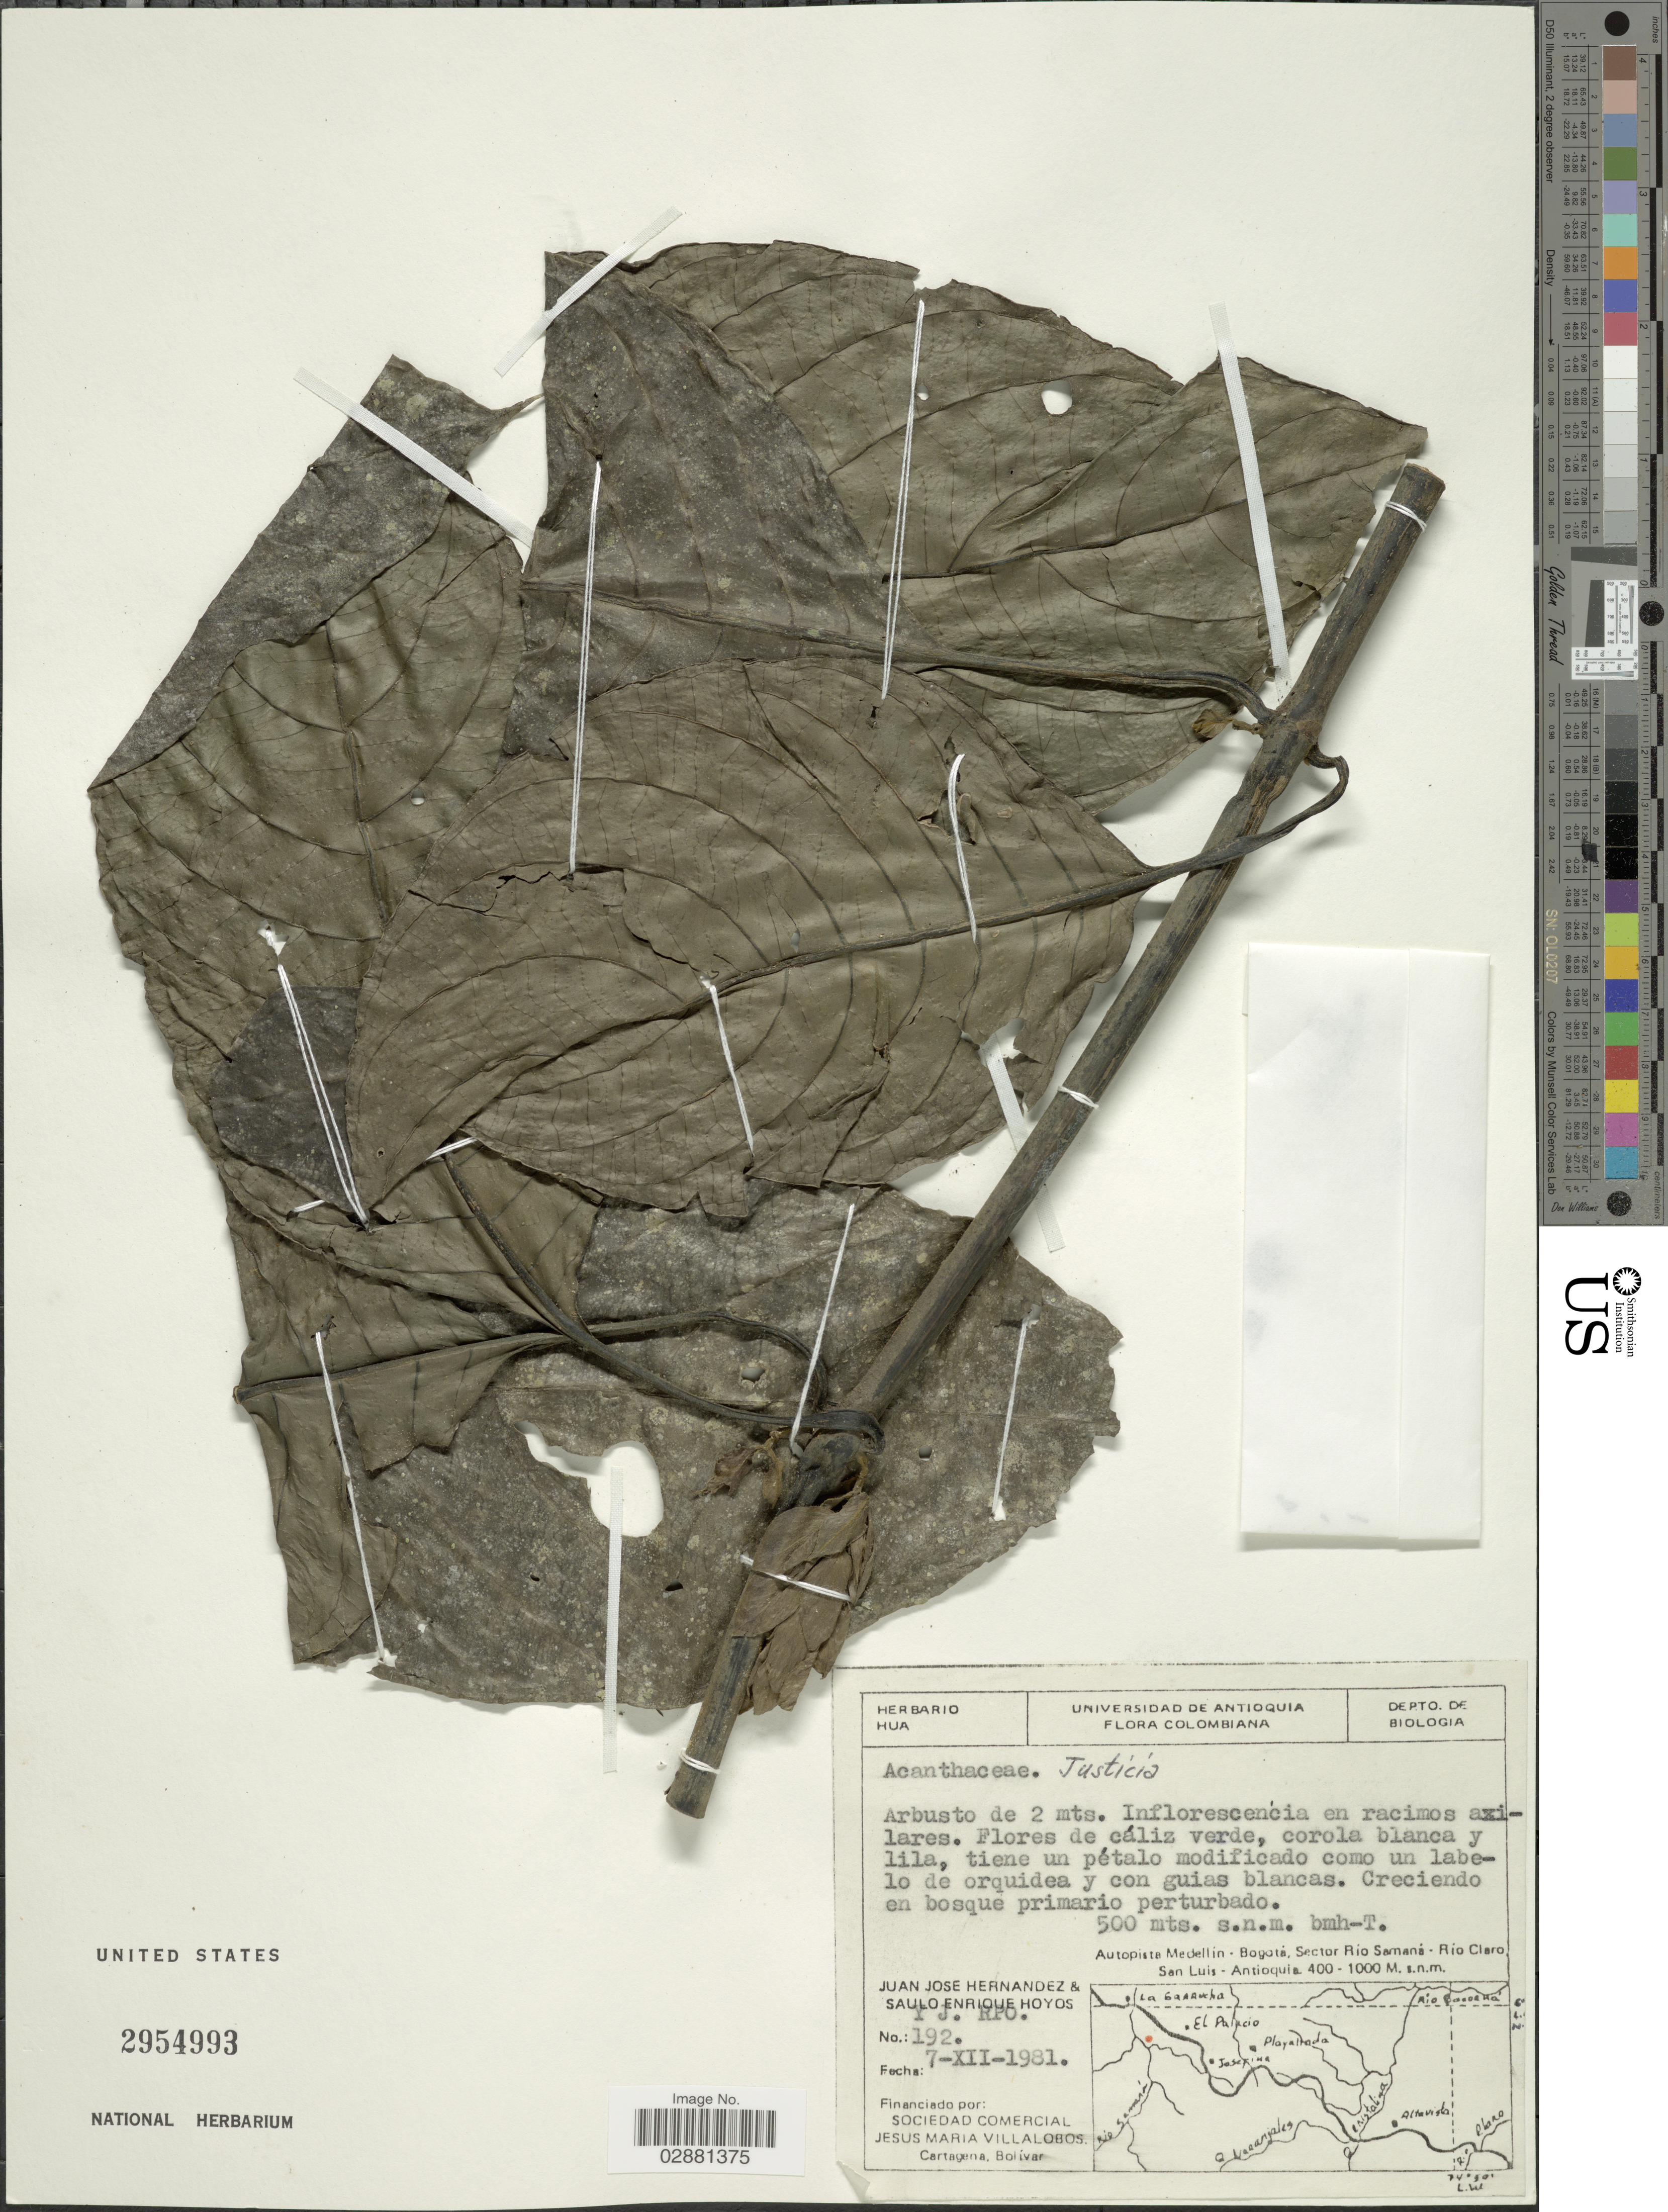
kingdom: Plantae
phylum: Tracheophyta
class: Magnoliopsida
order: Lamiales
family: Acanthaceae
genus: Justicia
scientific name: Justicia sp.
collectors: J. J. Hernandez & S. E. Hoyos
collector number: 192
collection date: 1981-12-07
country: Colombia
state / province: Antioquia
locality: Autopista Medellin - Bogotá, Secteur Rio Samaná - Rio Claro, San Luis.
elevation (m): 500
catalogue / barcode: US 2954993